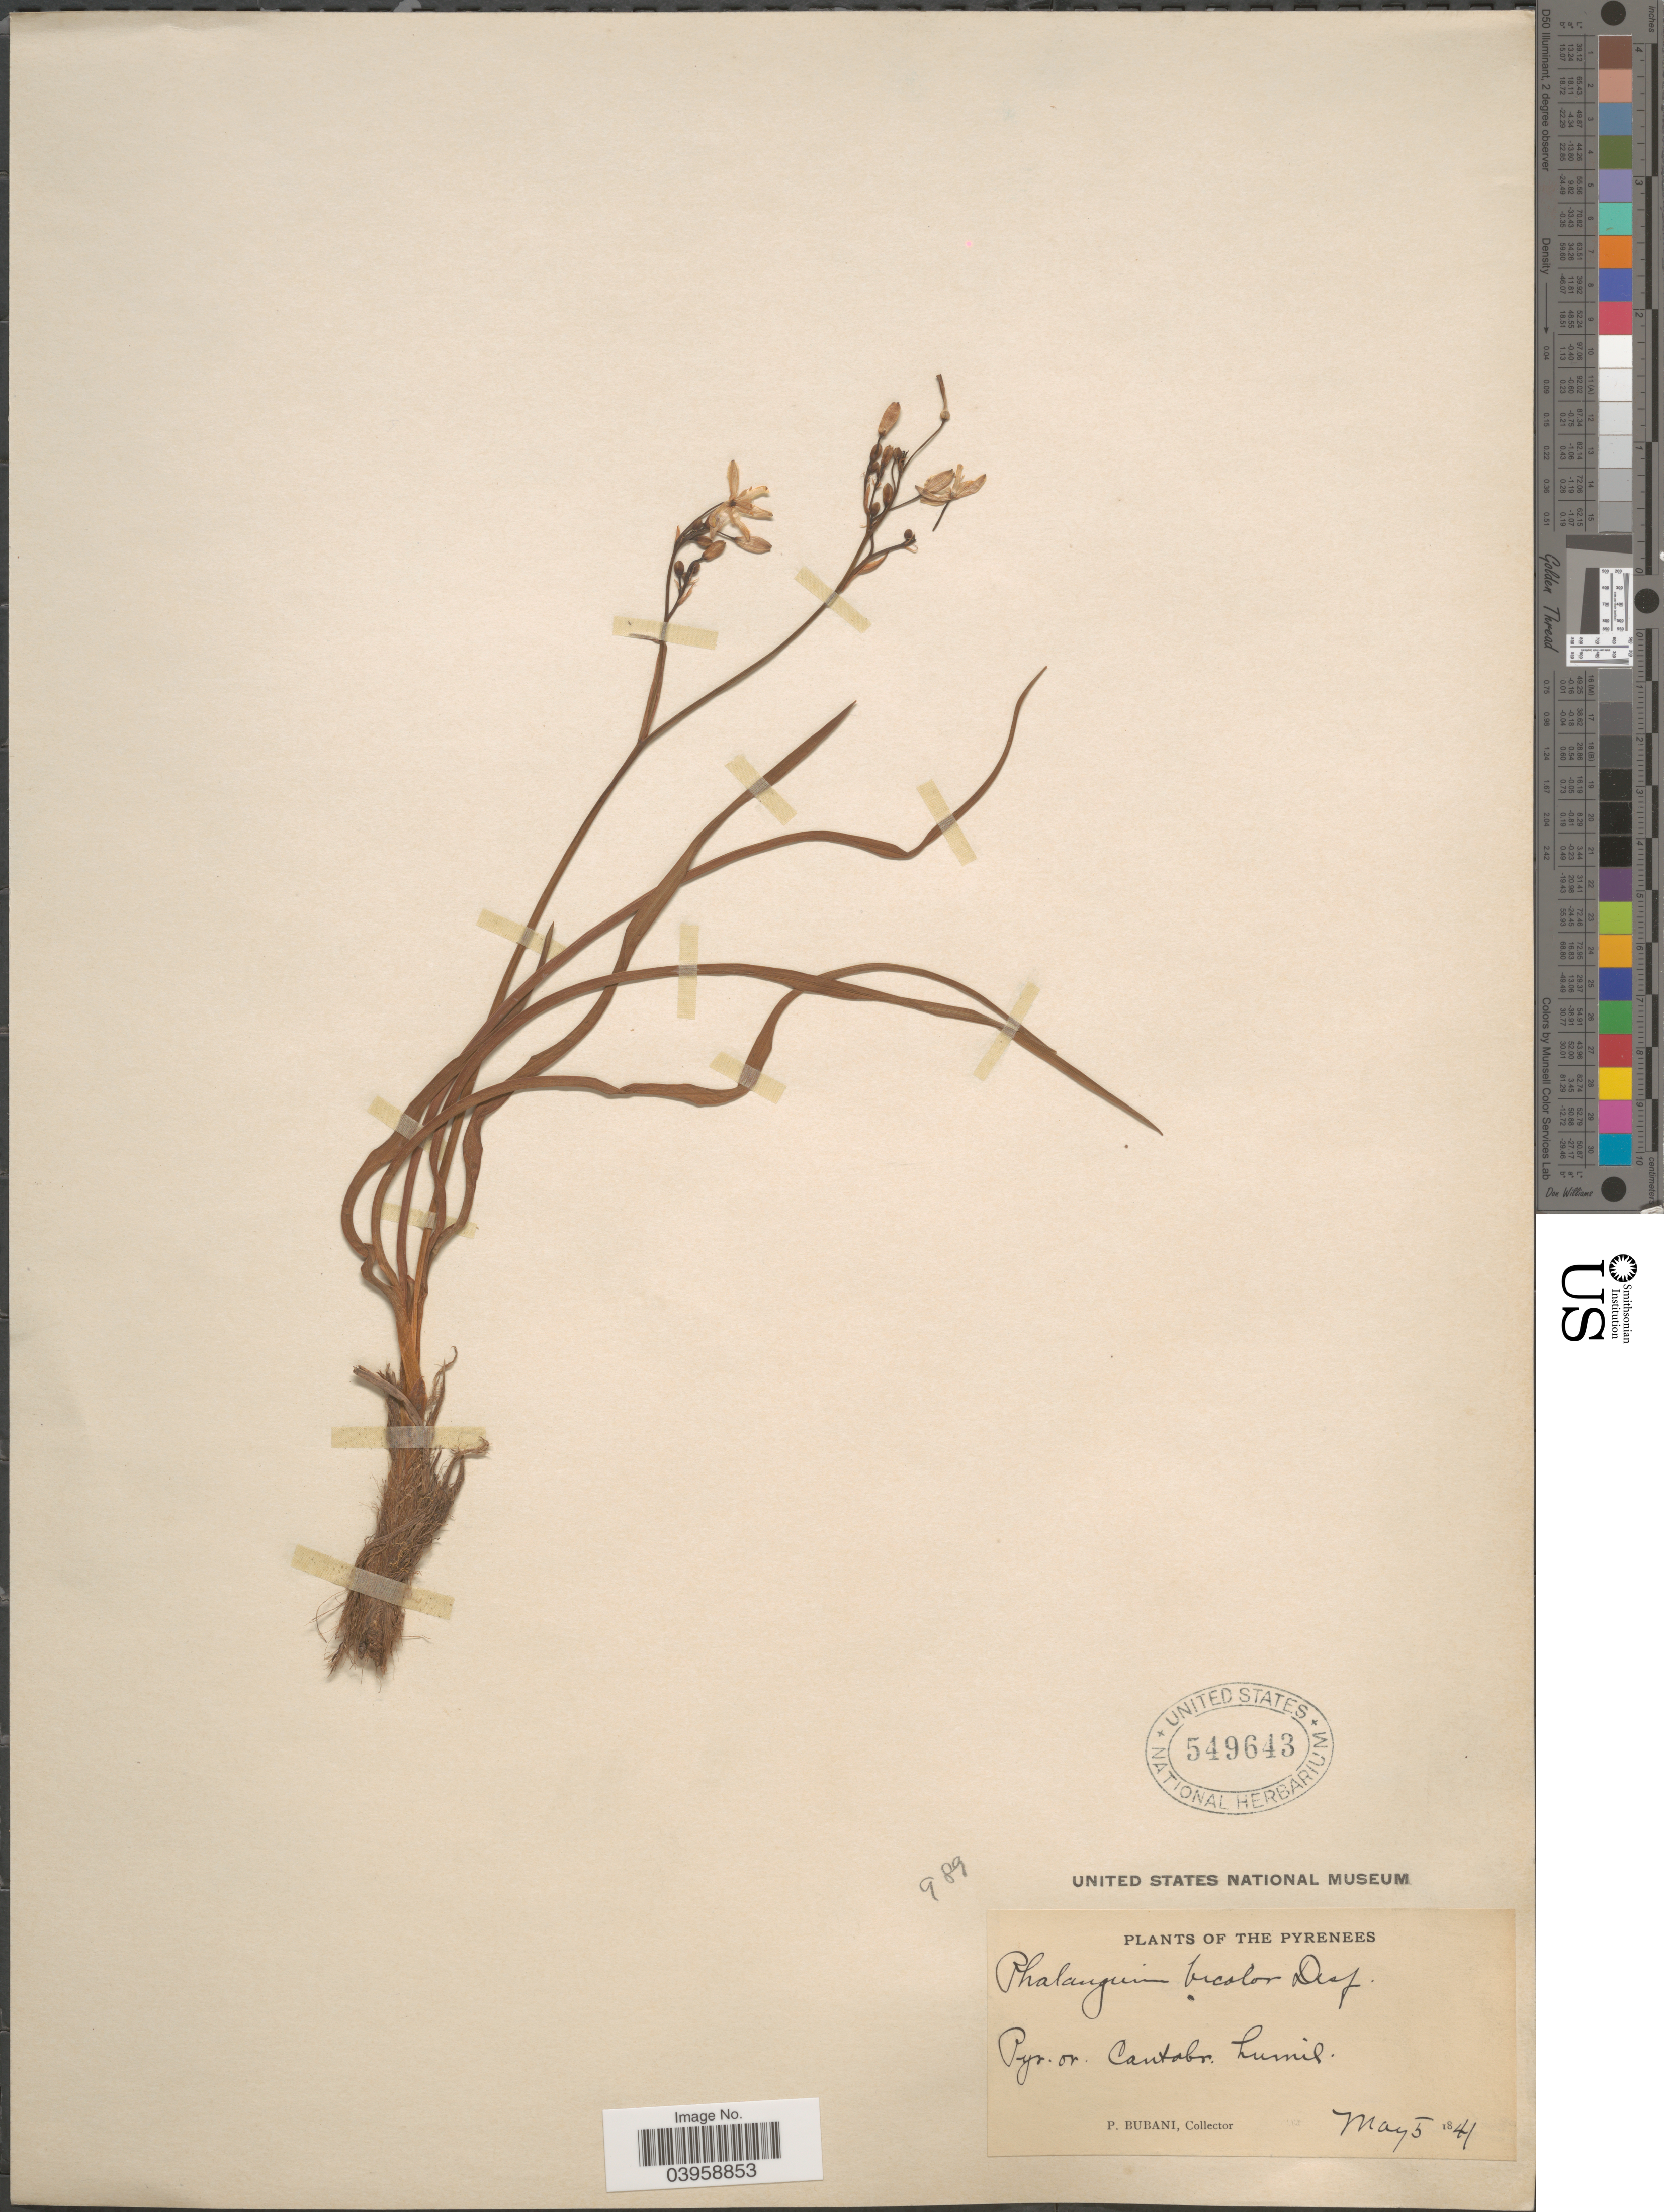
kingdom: Plantae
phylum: Tracheophyta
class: Liliopsida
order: Asparagales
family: Asparagaceae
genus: Anthericum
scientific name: Anthericum bicolor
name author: Desf.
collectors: P. Bubani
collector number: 989?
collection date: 1841-05-05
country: Spain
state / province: Cantabria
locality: The Pyrenees. Pyr. or. Cantabr. humid.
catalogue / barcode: US 549643